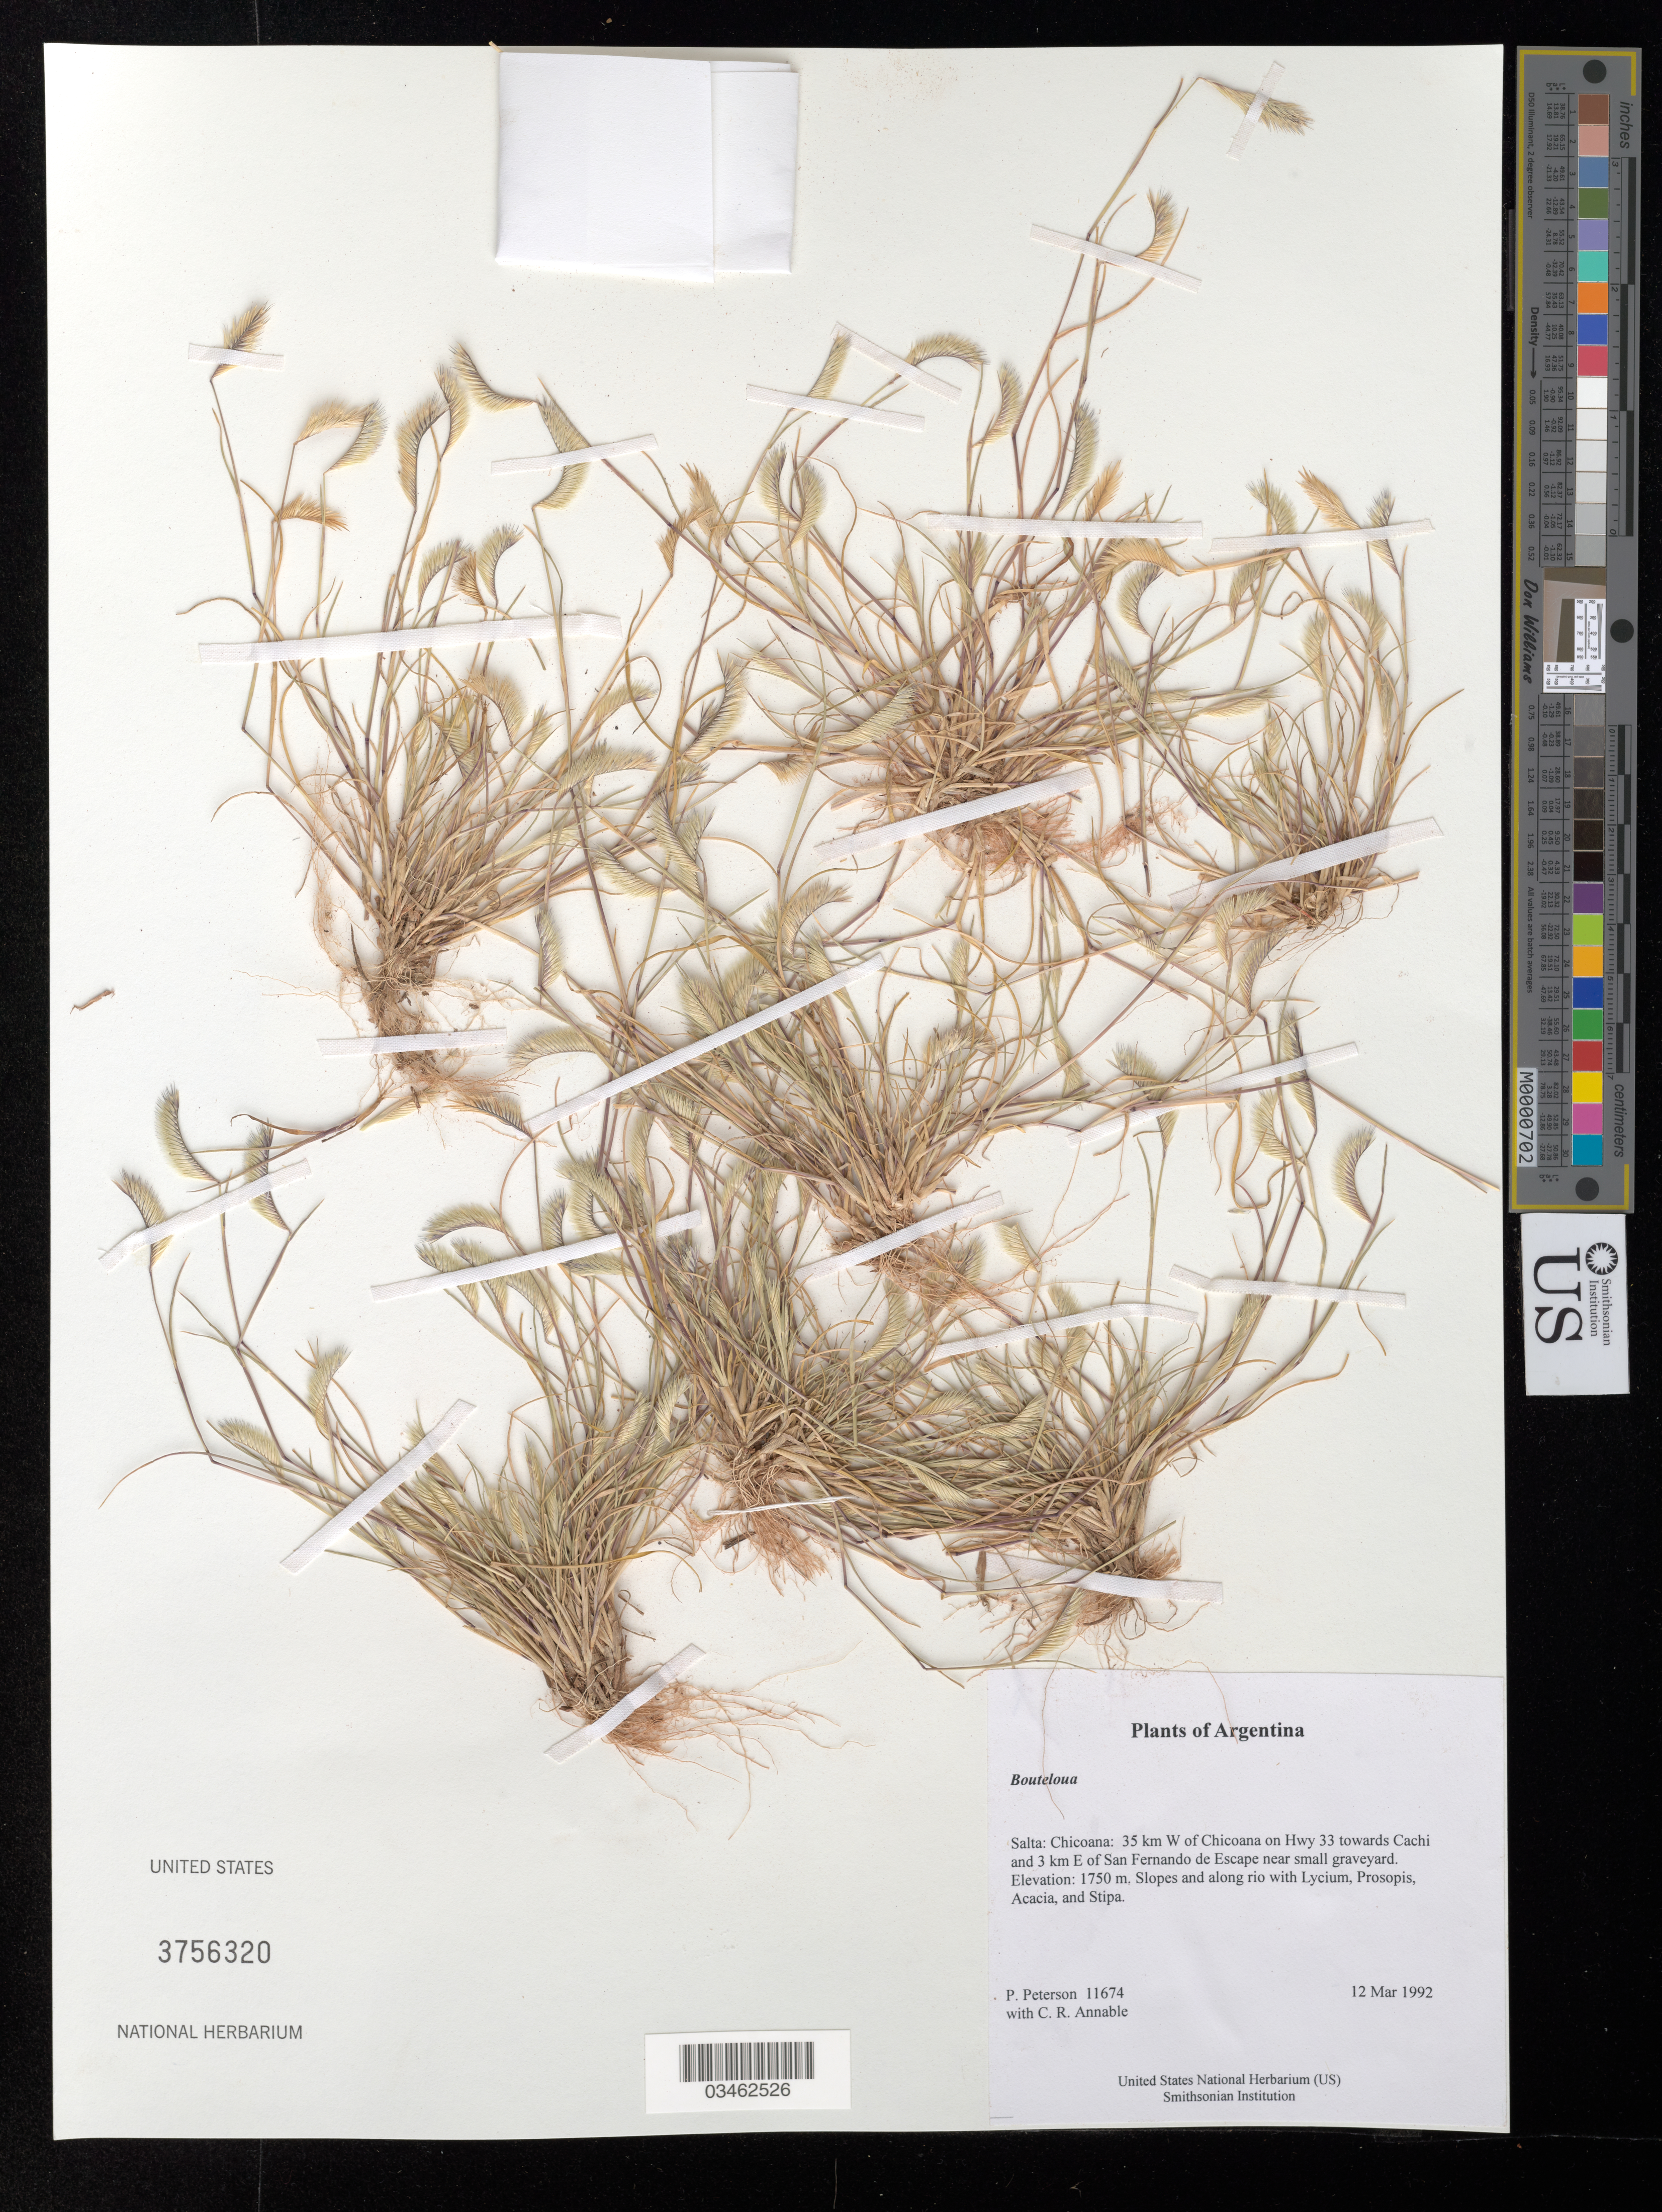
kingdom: Plantae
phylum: Tracheophyta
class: Liliopsida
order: Poales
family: Poaceae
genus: Bouteloua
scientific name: Bouteloua sp.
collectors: P. M. Peterson & C. R. Annable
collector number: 11674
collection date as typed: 12 Mar 1992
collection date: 1992-03-12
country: Argentina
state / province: Salta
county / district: Chicoana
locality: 35 km W of Chicoana on Hwy 33 towards Cachi and 3 km E of San Fernando de Escape near small graveyard.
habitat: Slopes and along rio with Lycium, Prosopis, Acacia, and Stipa.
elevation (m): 1750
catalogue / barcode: US 3756320